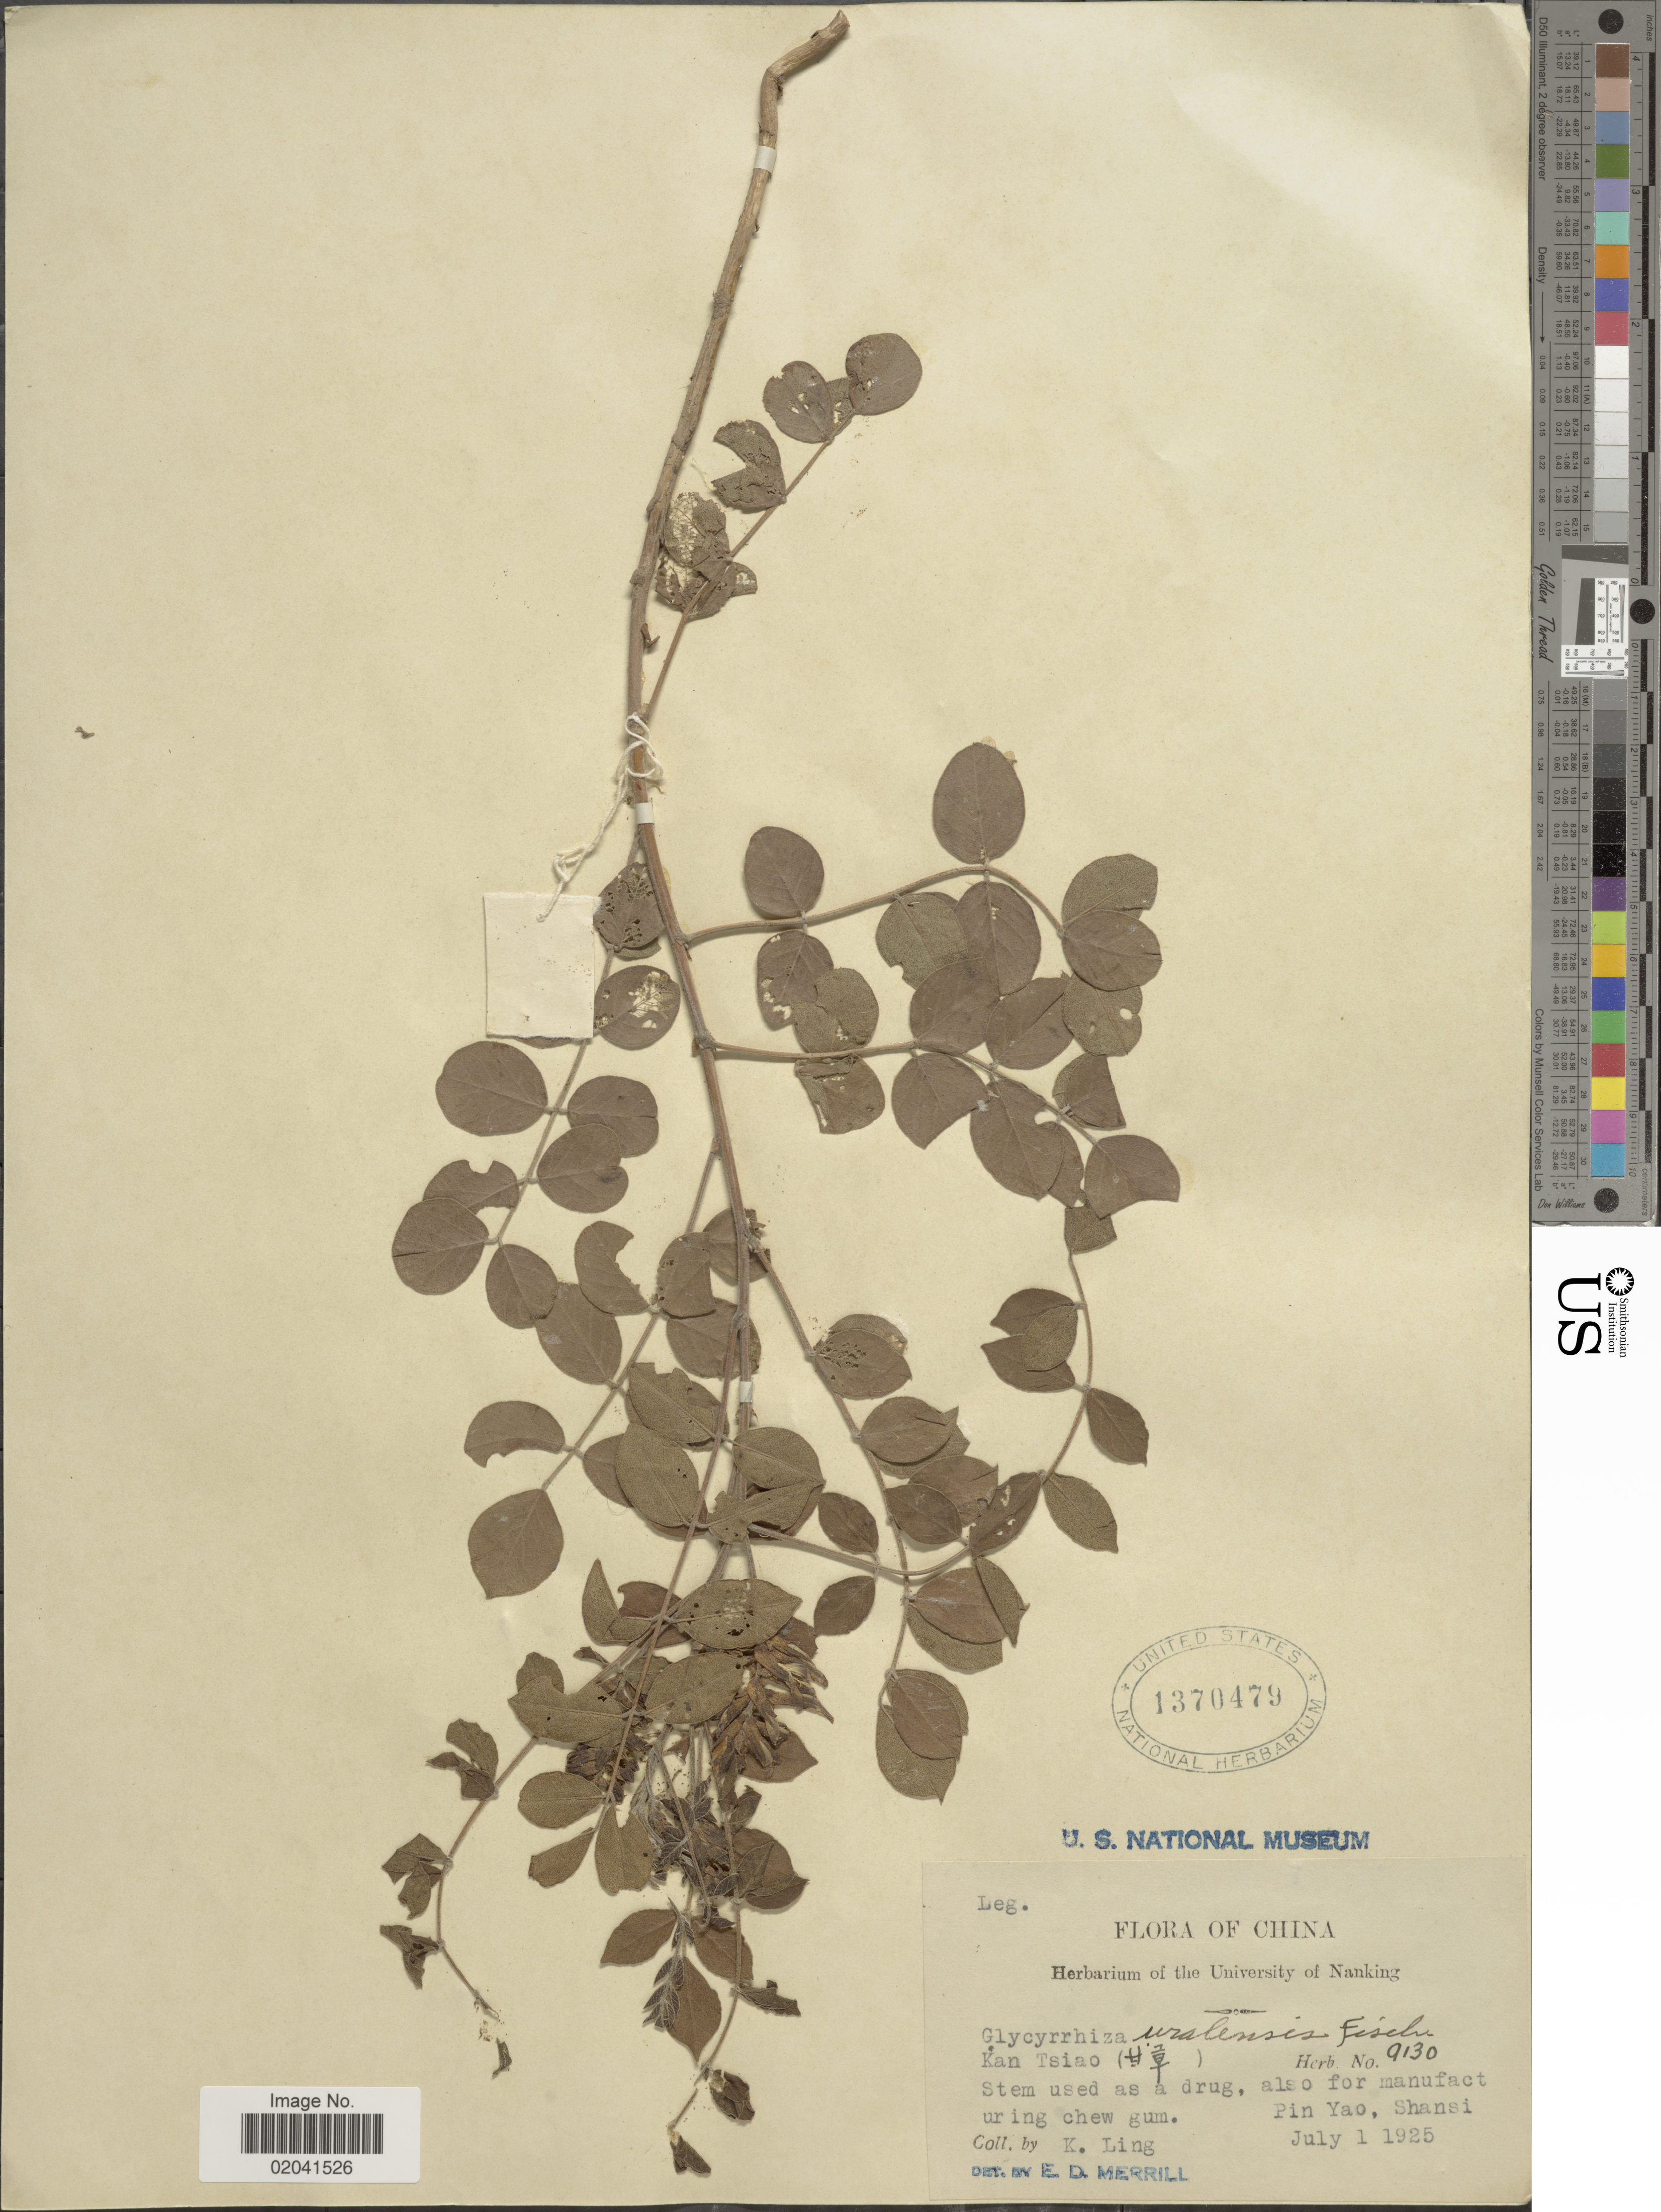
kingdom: Plantae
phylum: Tracheophyta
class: Magnoliopsida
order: Fabales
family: Fabaceae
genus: Glycyrrhiza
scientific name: Glycyrrhiza uralensis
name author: Fisch.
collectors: K. Ling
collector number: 9130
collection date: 1925-07-01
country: China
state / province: Shanxi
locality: Kan Tsiao, Pin Yao, Shansi.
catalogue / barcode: US 1370479